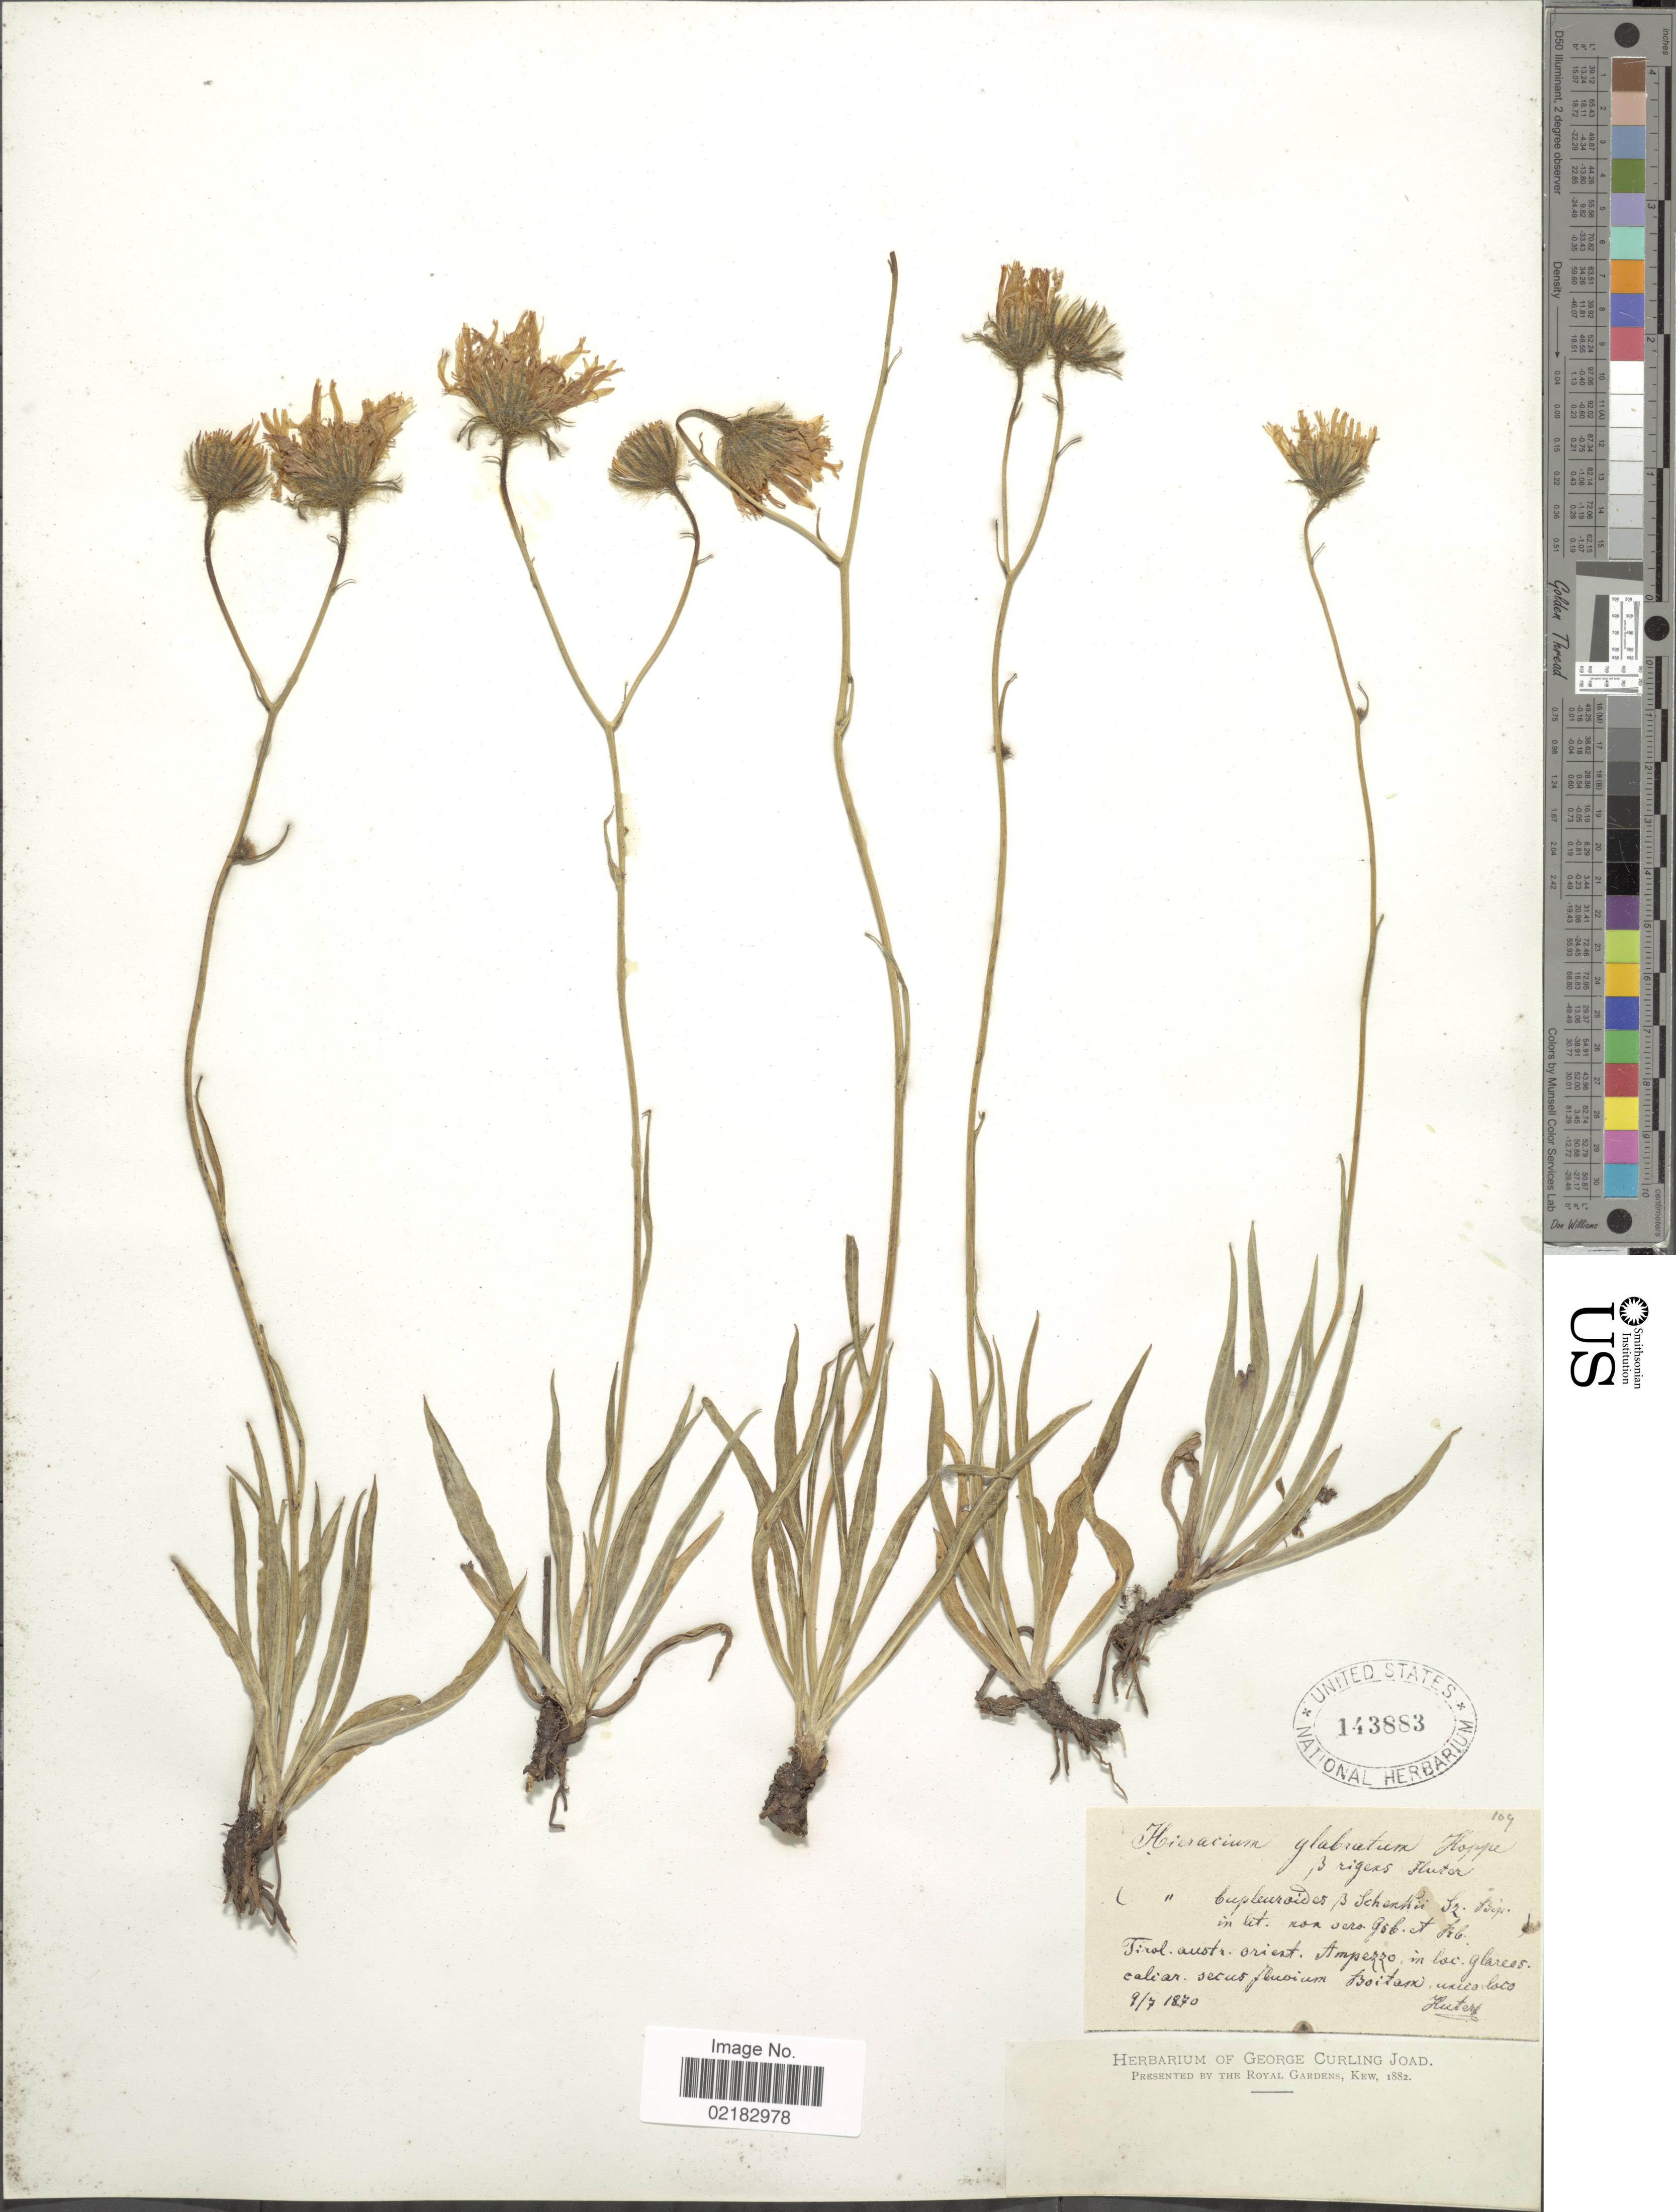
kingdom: Plantae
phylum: Tracheophyta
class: Magnoliopsida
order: Asterales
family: Asteraceae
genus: Hieracium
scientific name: Hieracium glabratum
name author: Hoppe ex Willd.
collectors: -. Huter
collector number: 109?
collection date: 1870-07-09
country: Austria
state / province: Tirol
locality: Tieol Austr. Oriest. Ampezzo in loc Glarees caliaz secus Fluvium Isoitax Uniioloco [interpreted]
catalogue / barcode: US 143883